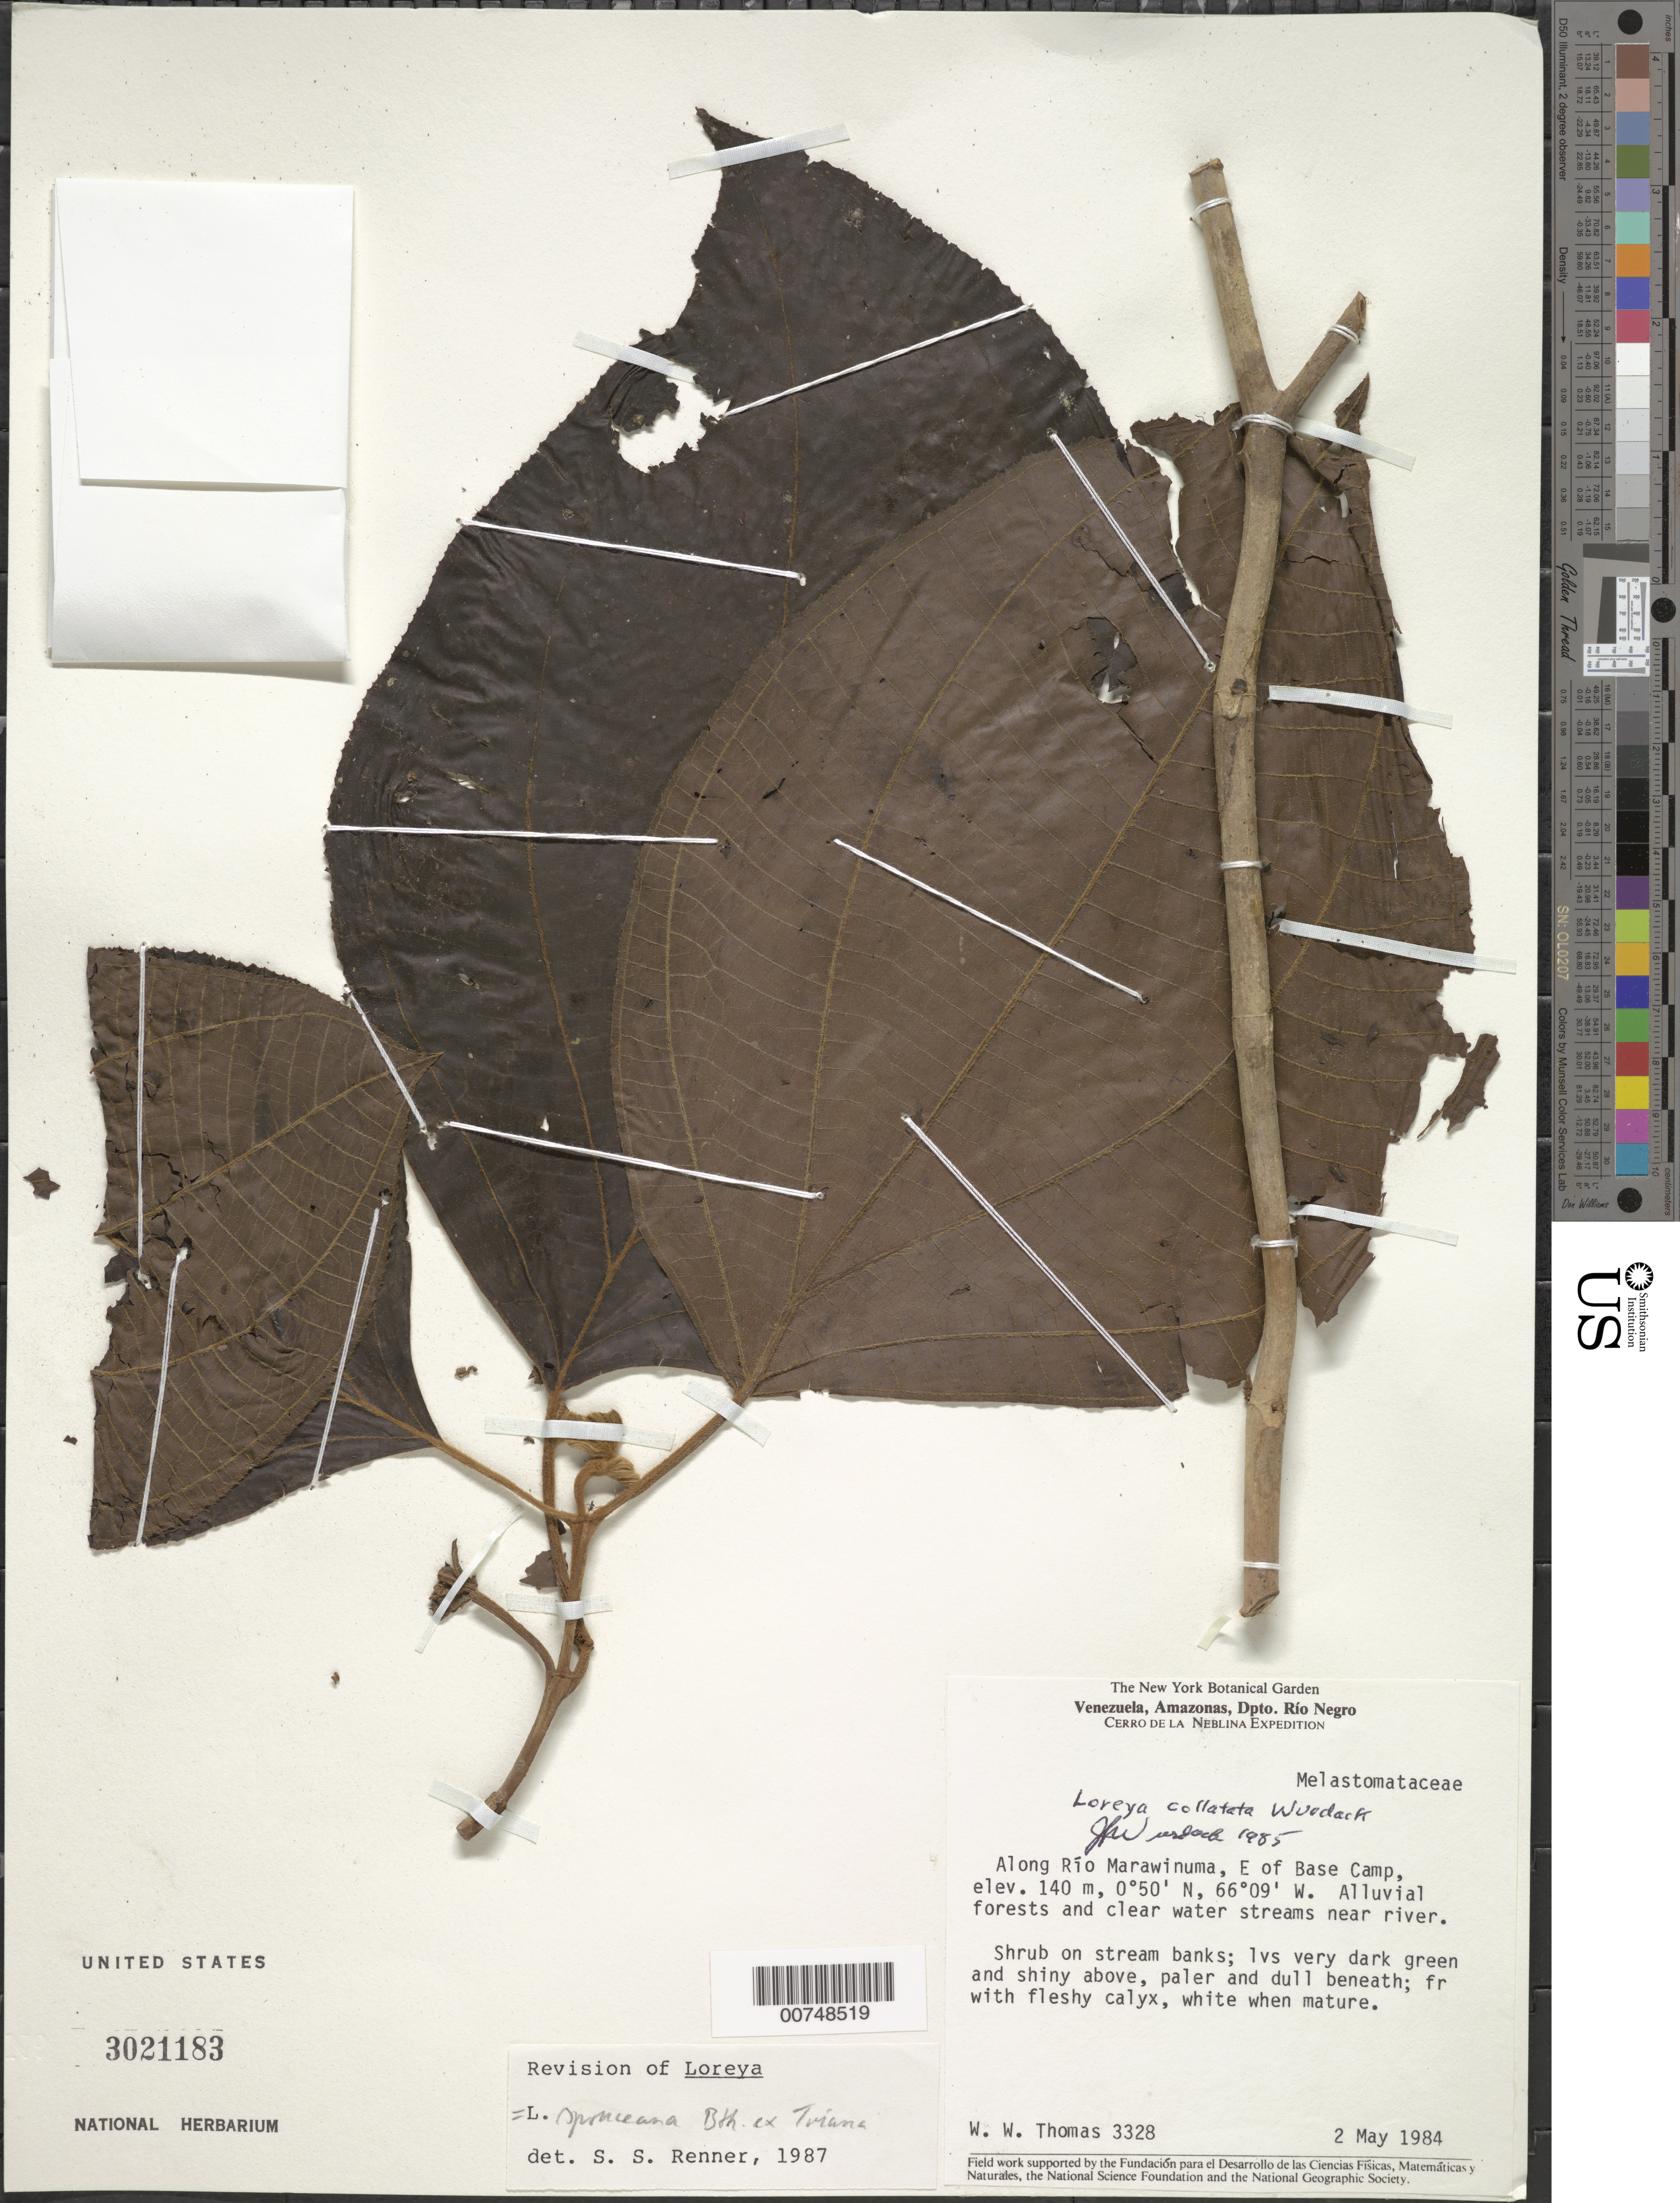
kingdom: Plantae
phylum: Tracheophyta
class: Magnoliopsida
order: Myrtales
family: Melastomataceae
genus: Bellucia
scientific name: Bellucia spruceana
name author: (Triana) J.F. Macbr.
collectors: W. W. Thomas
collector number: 3328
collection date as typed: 2-May-84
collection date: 1984-05-02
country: Venezuela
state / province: Amazonas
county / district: Río Negro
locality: Dpto. Río Negro, Cerro de La Neblina, along Río Marawinuma, E of base camp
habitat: Alluvial forest and clear waters near river, on stream banks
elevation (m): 140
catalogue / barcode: US 3021183